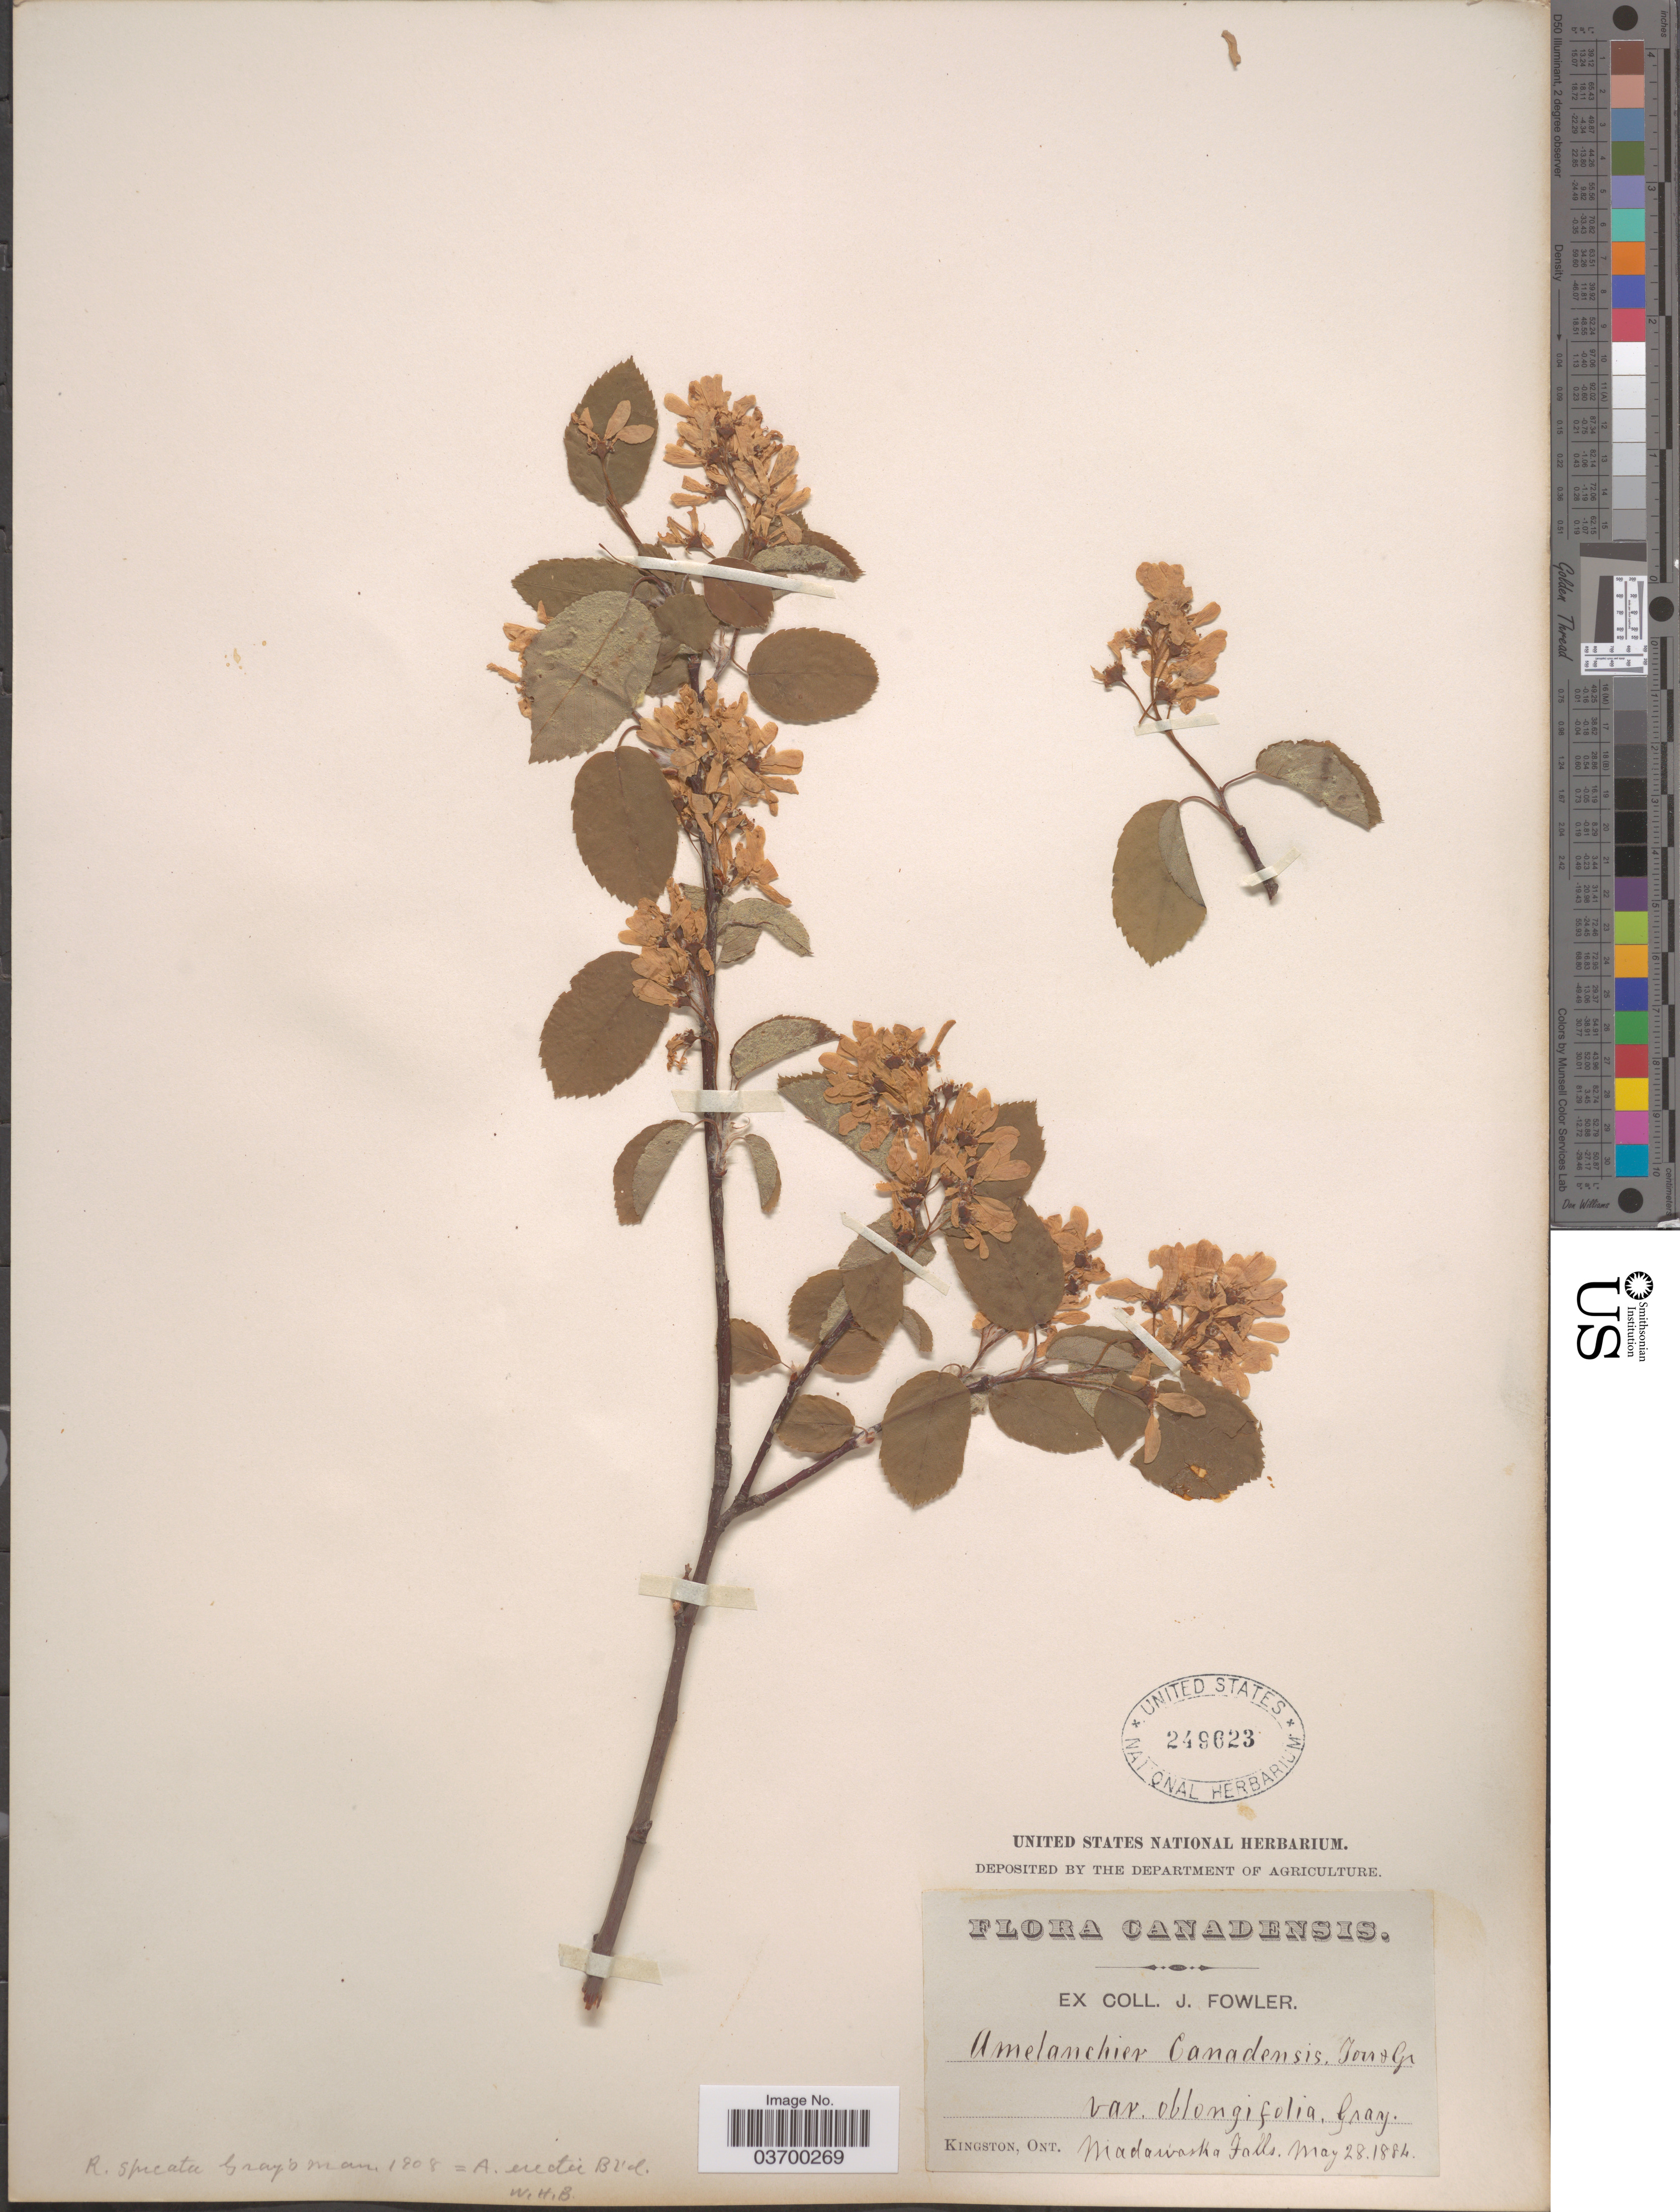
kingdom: Plantae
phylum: Tracheophyta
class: Magnoliopsida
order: Rosales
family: Rosaceae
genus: Amelanchier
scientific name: Amelanchier botryapium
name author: DC.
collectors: J. Fowler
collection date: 1884-05-28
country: Canada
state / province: Ontario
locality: Madawaska Falls.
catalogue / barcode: US 249623